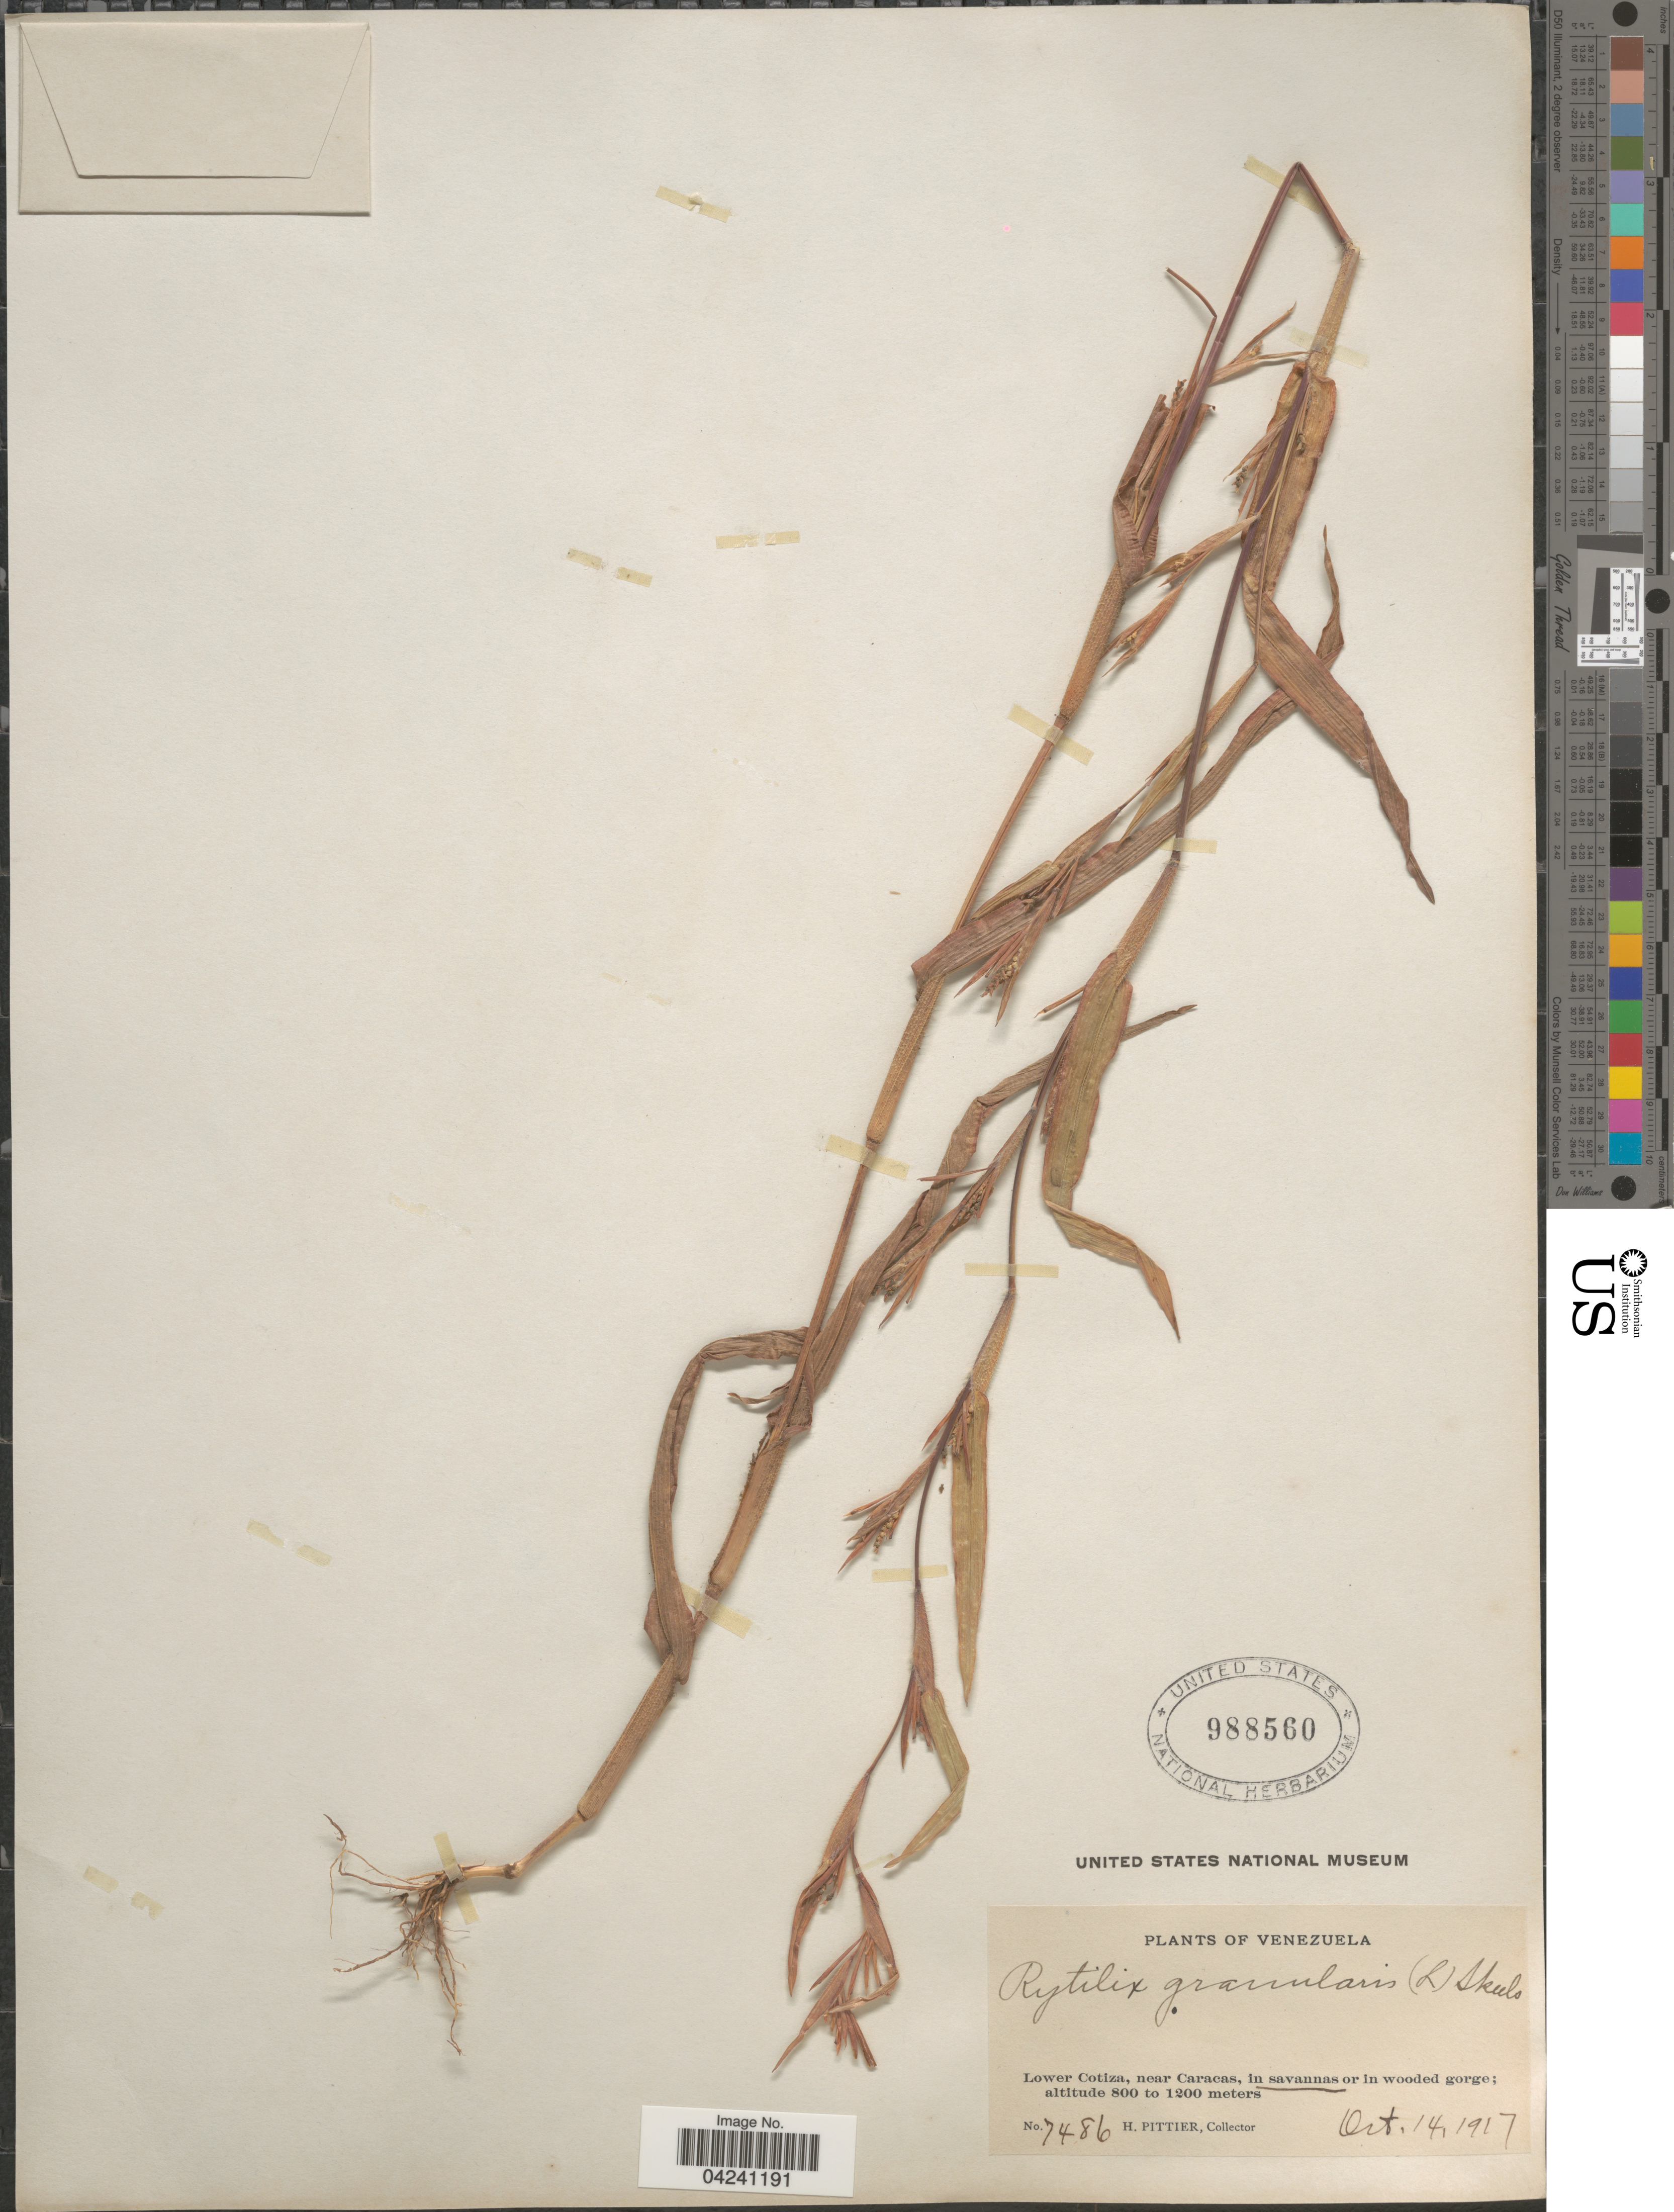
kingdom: Plantae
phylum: Tracheophyta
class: Liliopsida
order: Poales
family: Poaceae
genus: Hackelochloa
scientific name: Hackelochloa granularis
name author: (L.) Kuntze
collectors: H. F. Pittier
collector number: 7486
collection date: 1917-10-14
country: Venezuela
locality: Lower Cotiza, near Caracas, in savannas or in wooded gorge.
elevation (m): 800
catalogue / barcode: US 988560